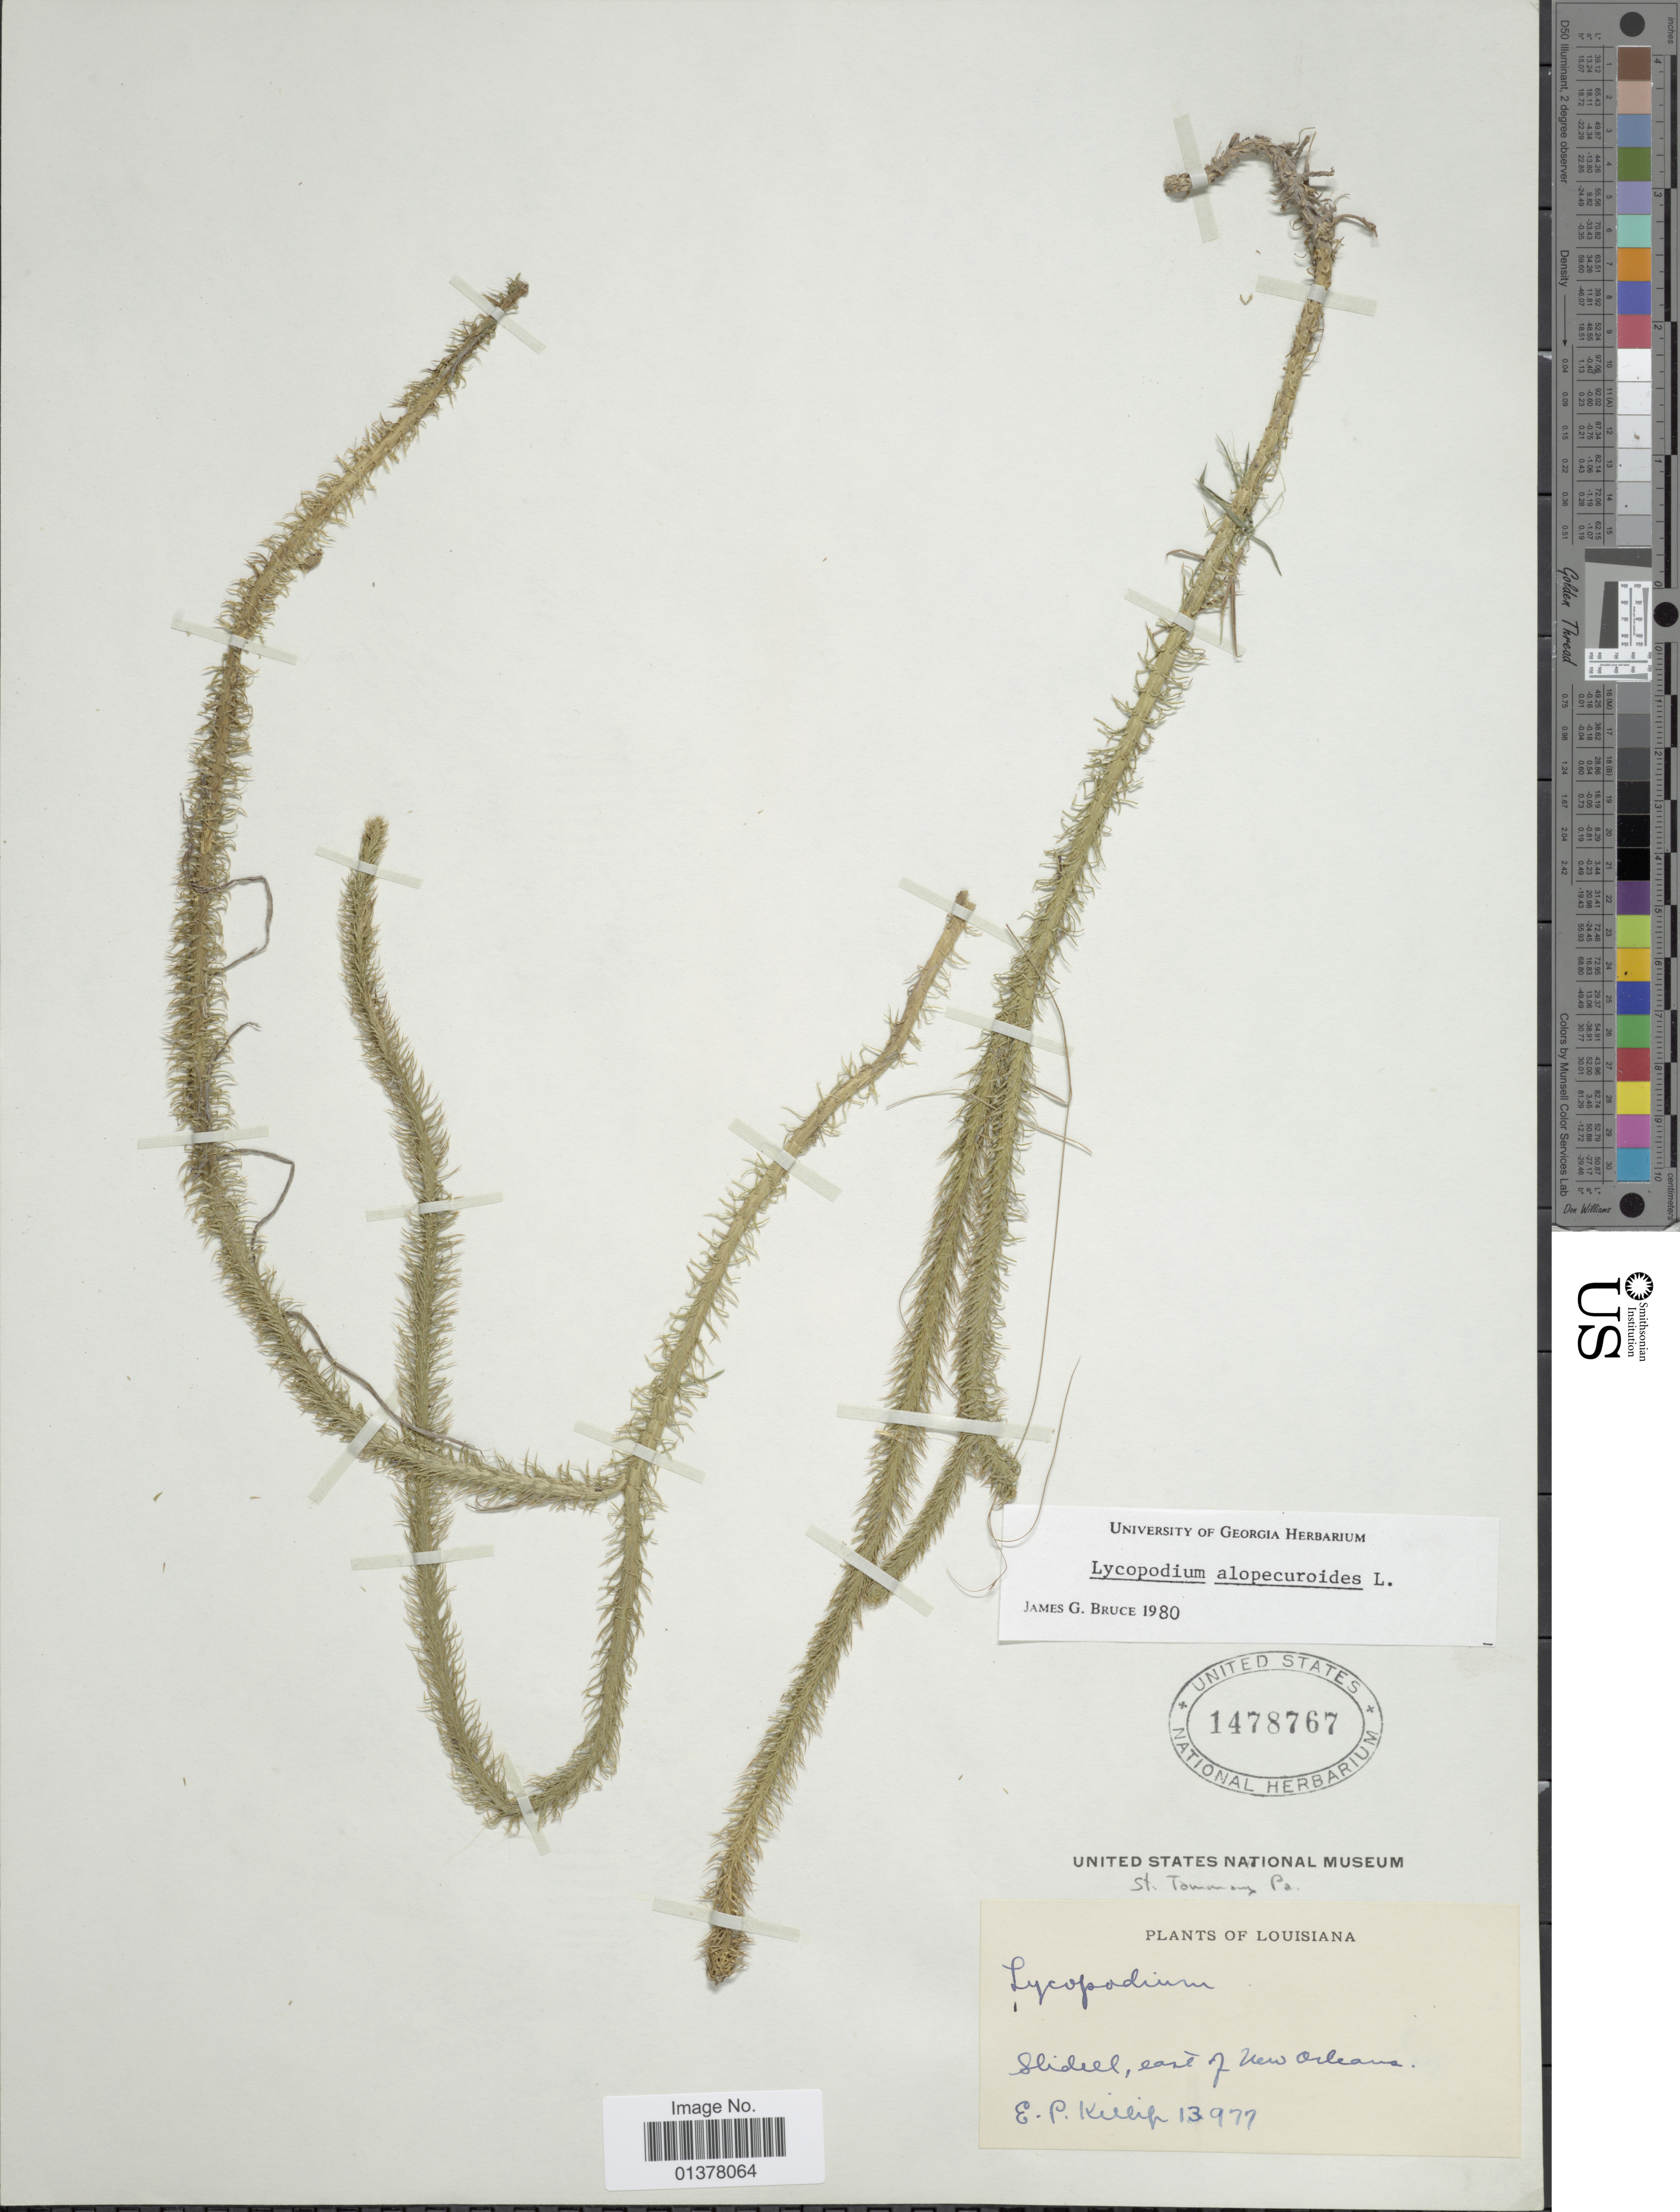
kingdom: Plantae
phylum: Tracheophyta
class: Lycopodiopsida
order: Lycopodiales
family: Lycopodiaceae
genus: Lycopodiella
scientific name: Lycopodiella alopecuroides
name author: (L.) Cranfill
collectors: E. P. Killip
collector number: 13977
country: United States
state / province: Louisiana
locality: Slidell, east of New Orleans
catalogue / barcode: US 1478767